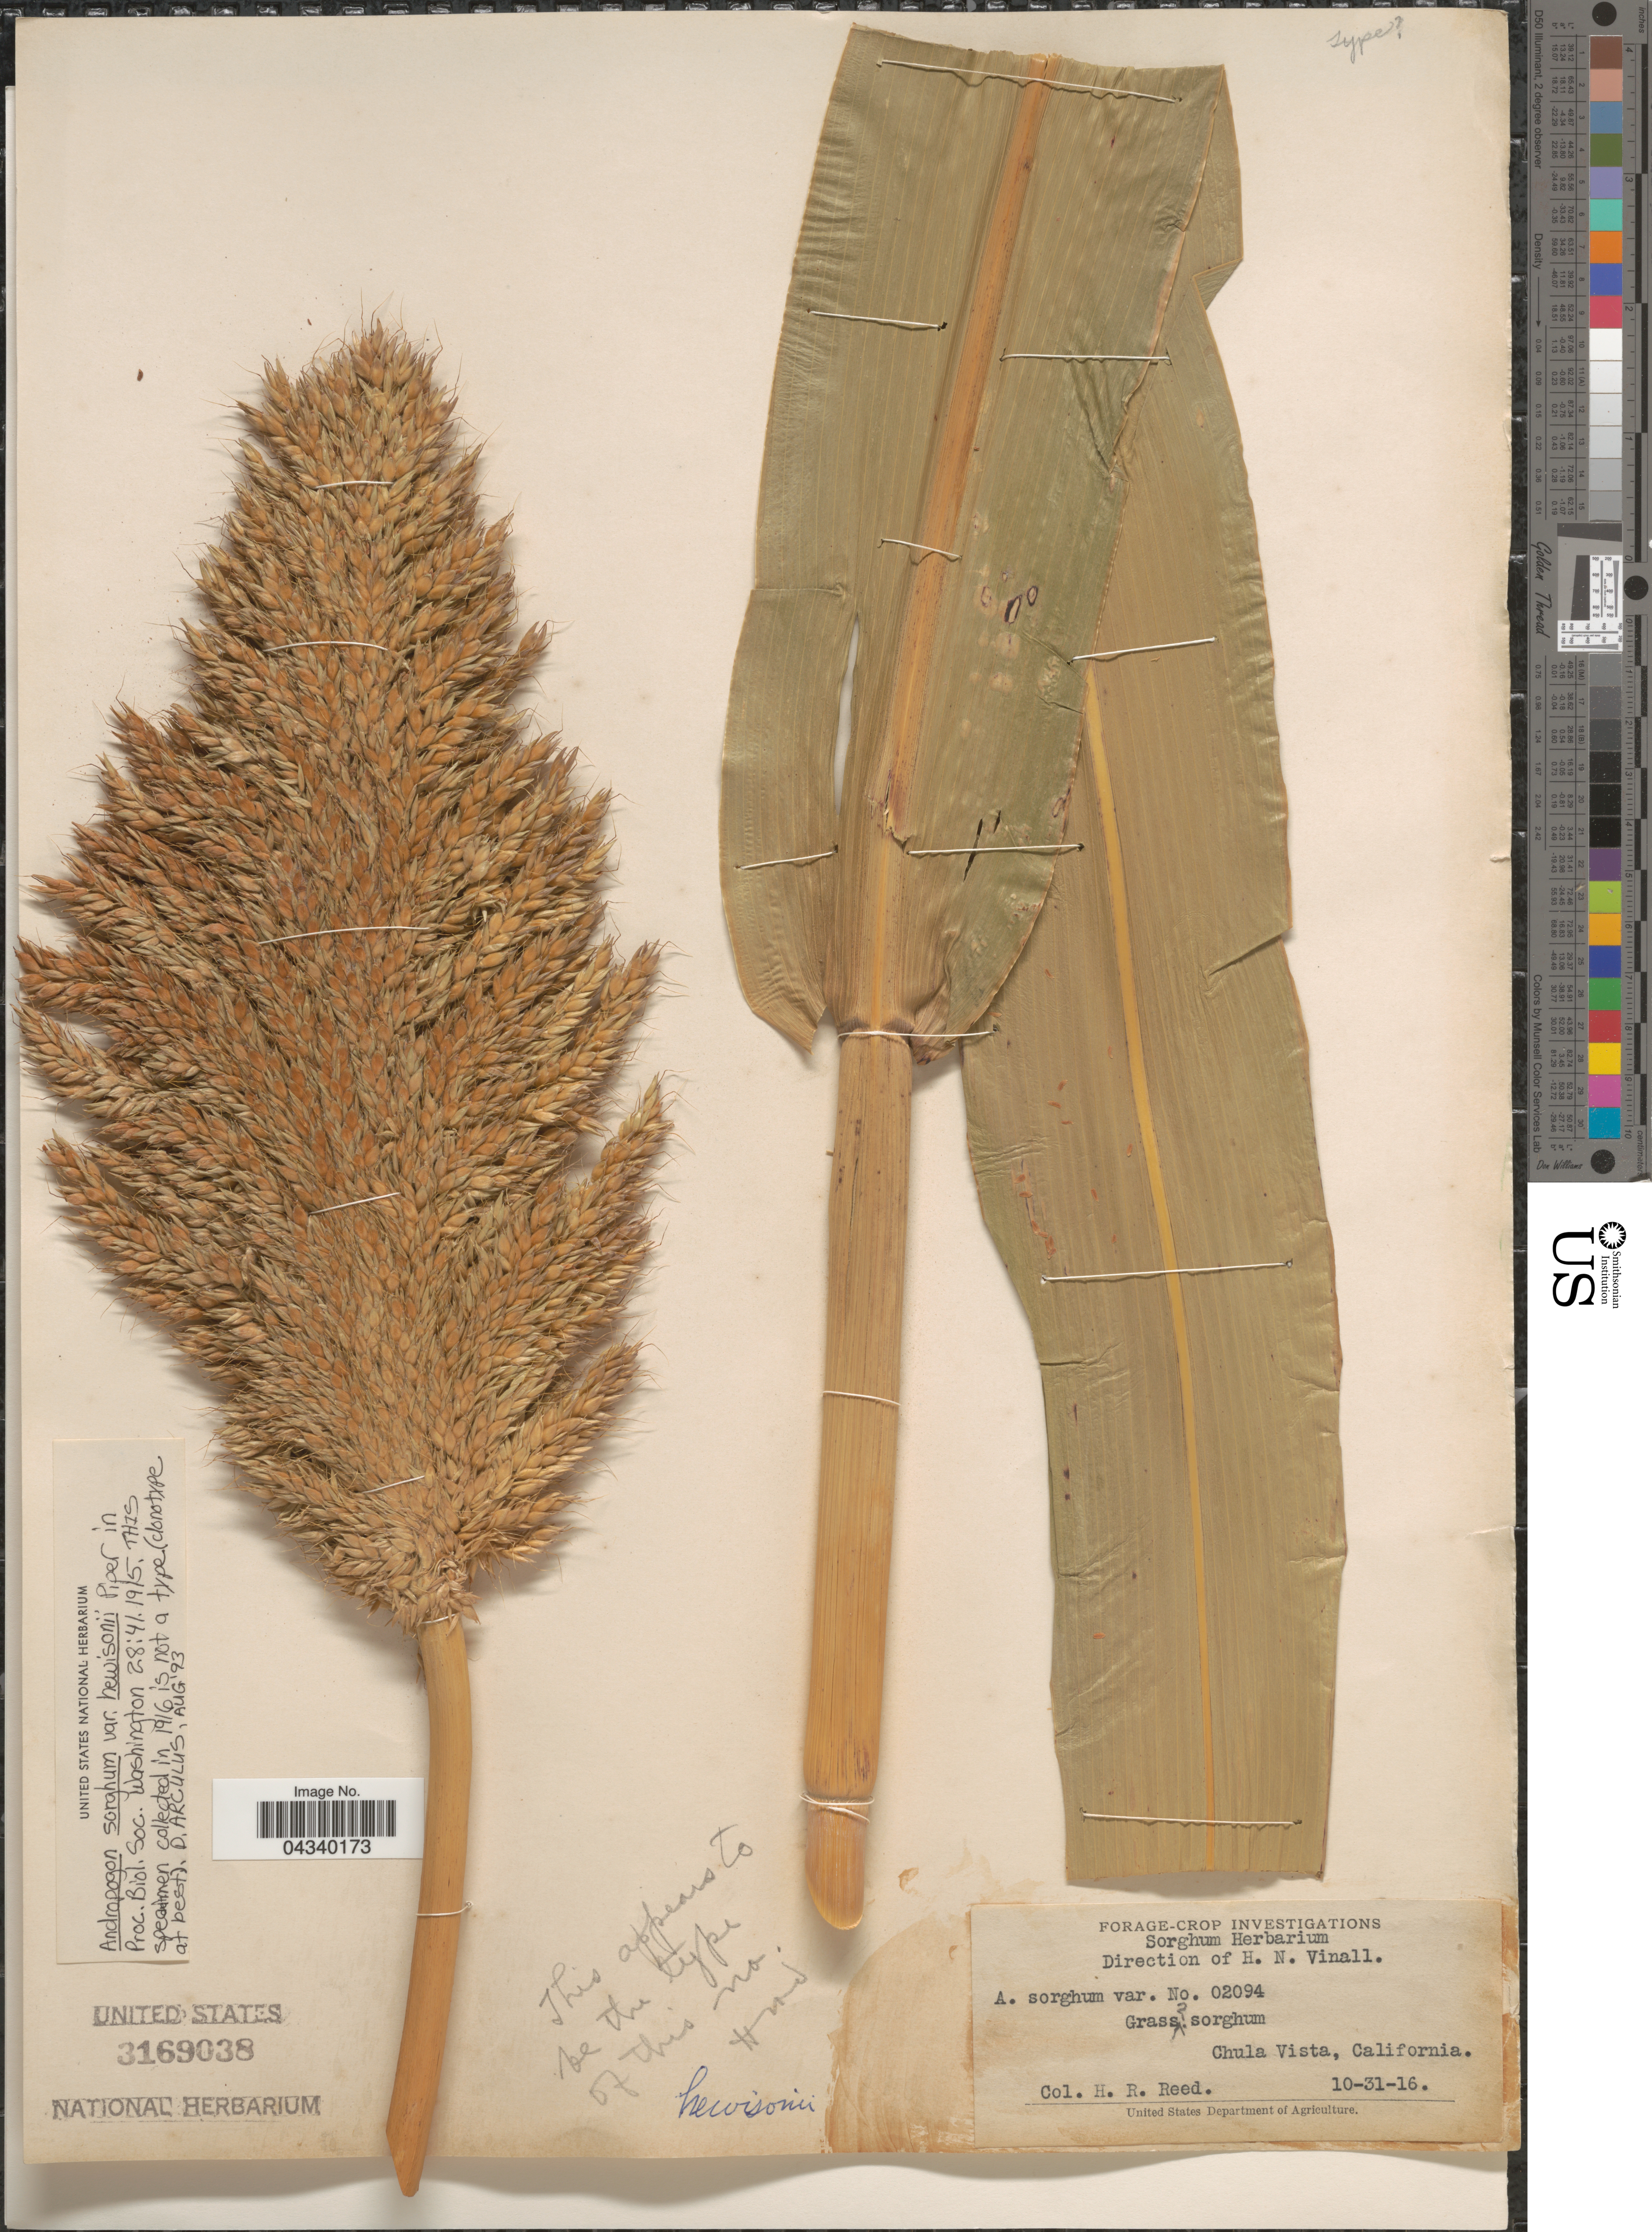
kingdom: Plantae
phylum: Tracheophyta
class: Liliopsida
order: Poales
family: Poaceae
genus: Sorghum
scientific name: Sorghum sp.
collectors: H. Reed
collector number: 02094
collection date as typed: Transcribed d/m/y: 31/10/16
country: United States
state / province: California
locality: Chula Vista.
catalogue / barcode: US 3169038